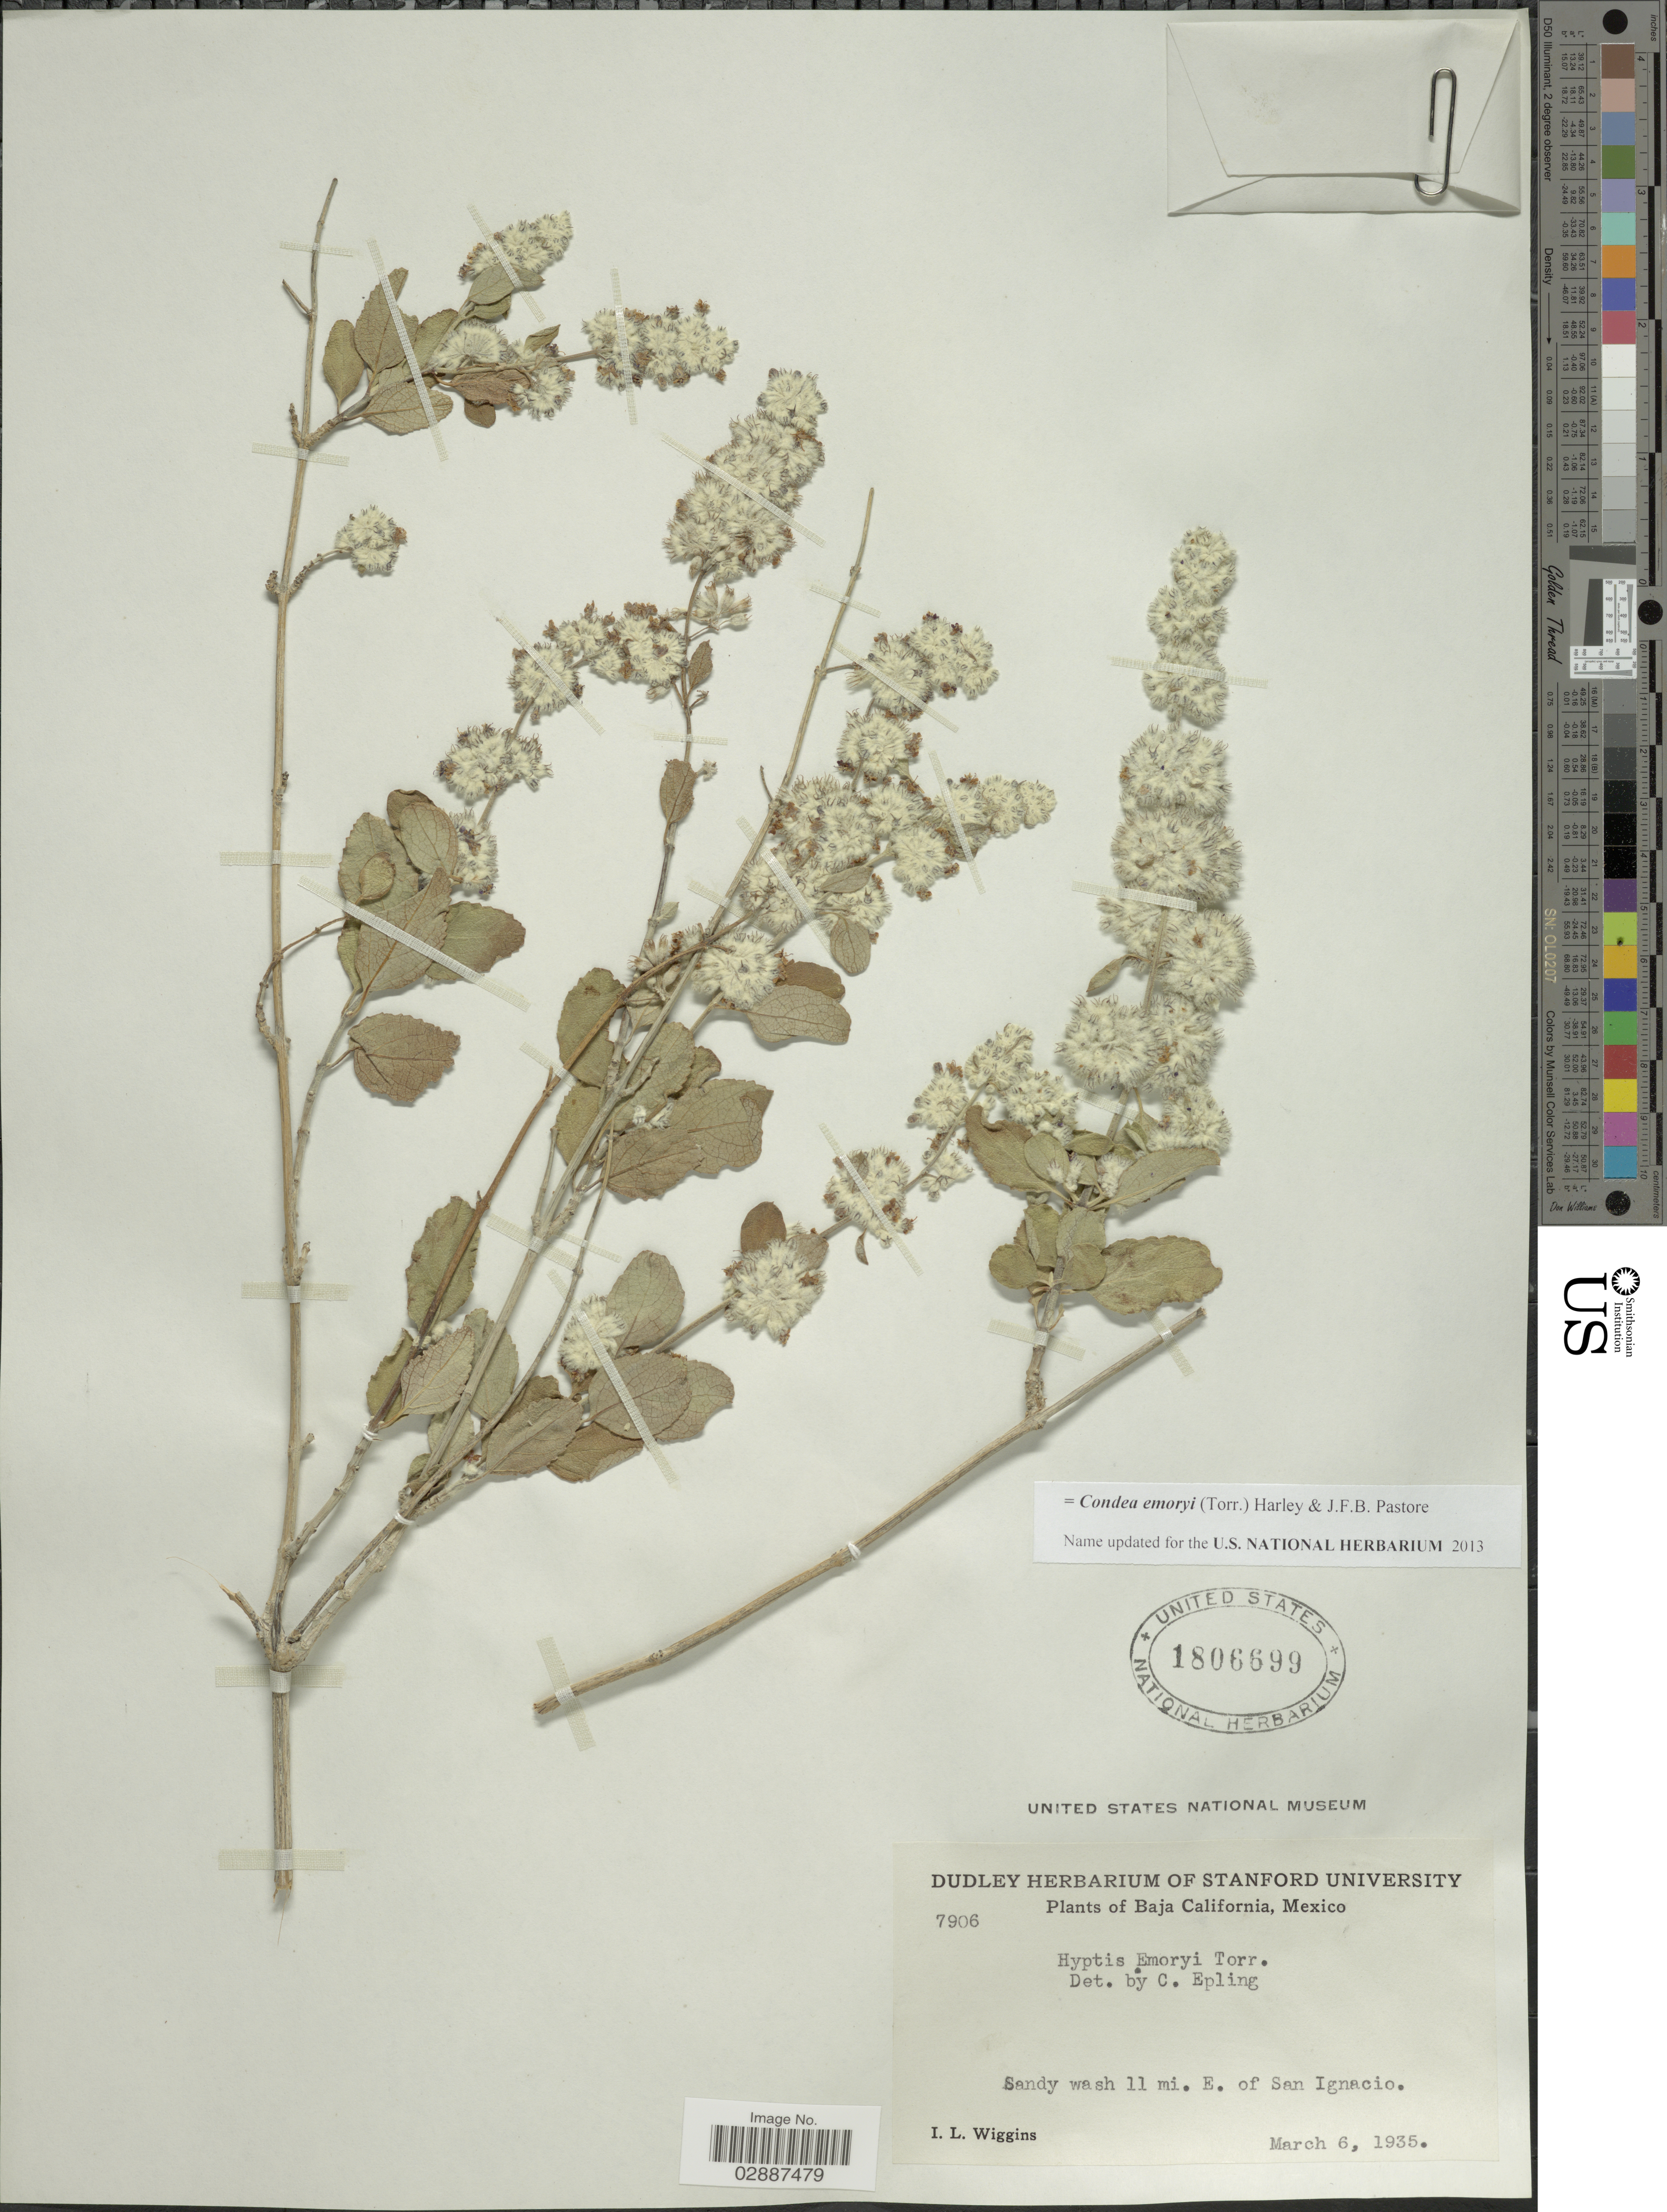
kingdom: Plantae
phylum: Tracheophyta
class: Magnoliopsida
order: Lamiales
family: Lamiaceae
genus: Condea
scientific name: Condea emoryi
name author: (Torr.) Harley & J.F.B. Pastore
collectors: I. L. Wiggins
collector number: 7906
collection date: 1935-03-06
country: Mexico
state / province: Baja California Sur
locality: Sandy wash 11 mi. E. of San Ignacio.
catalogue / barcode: US 1806699